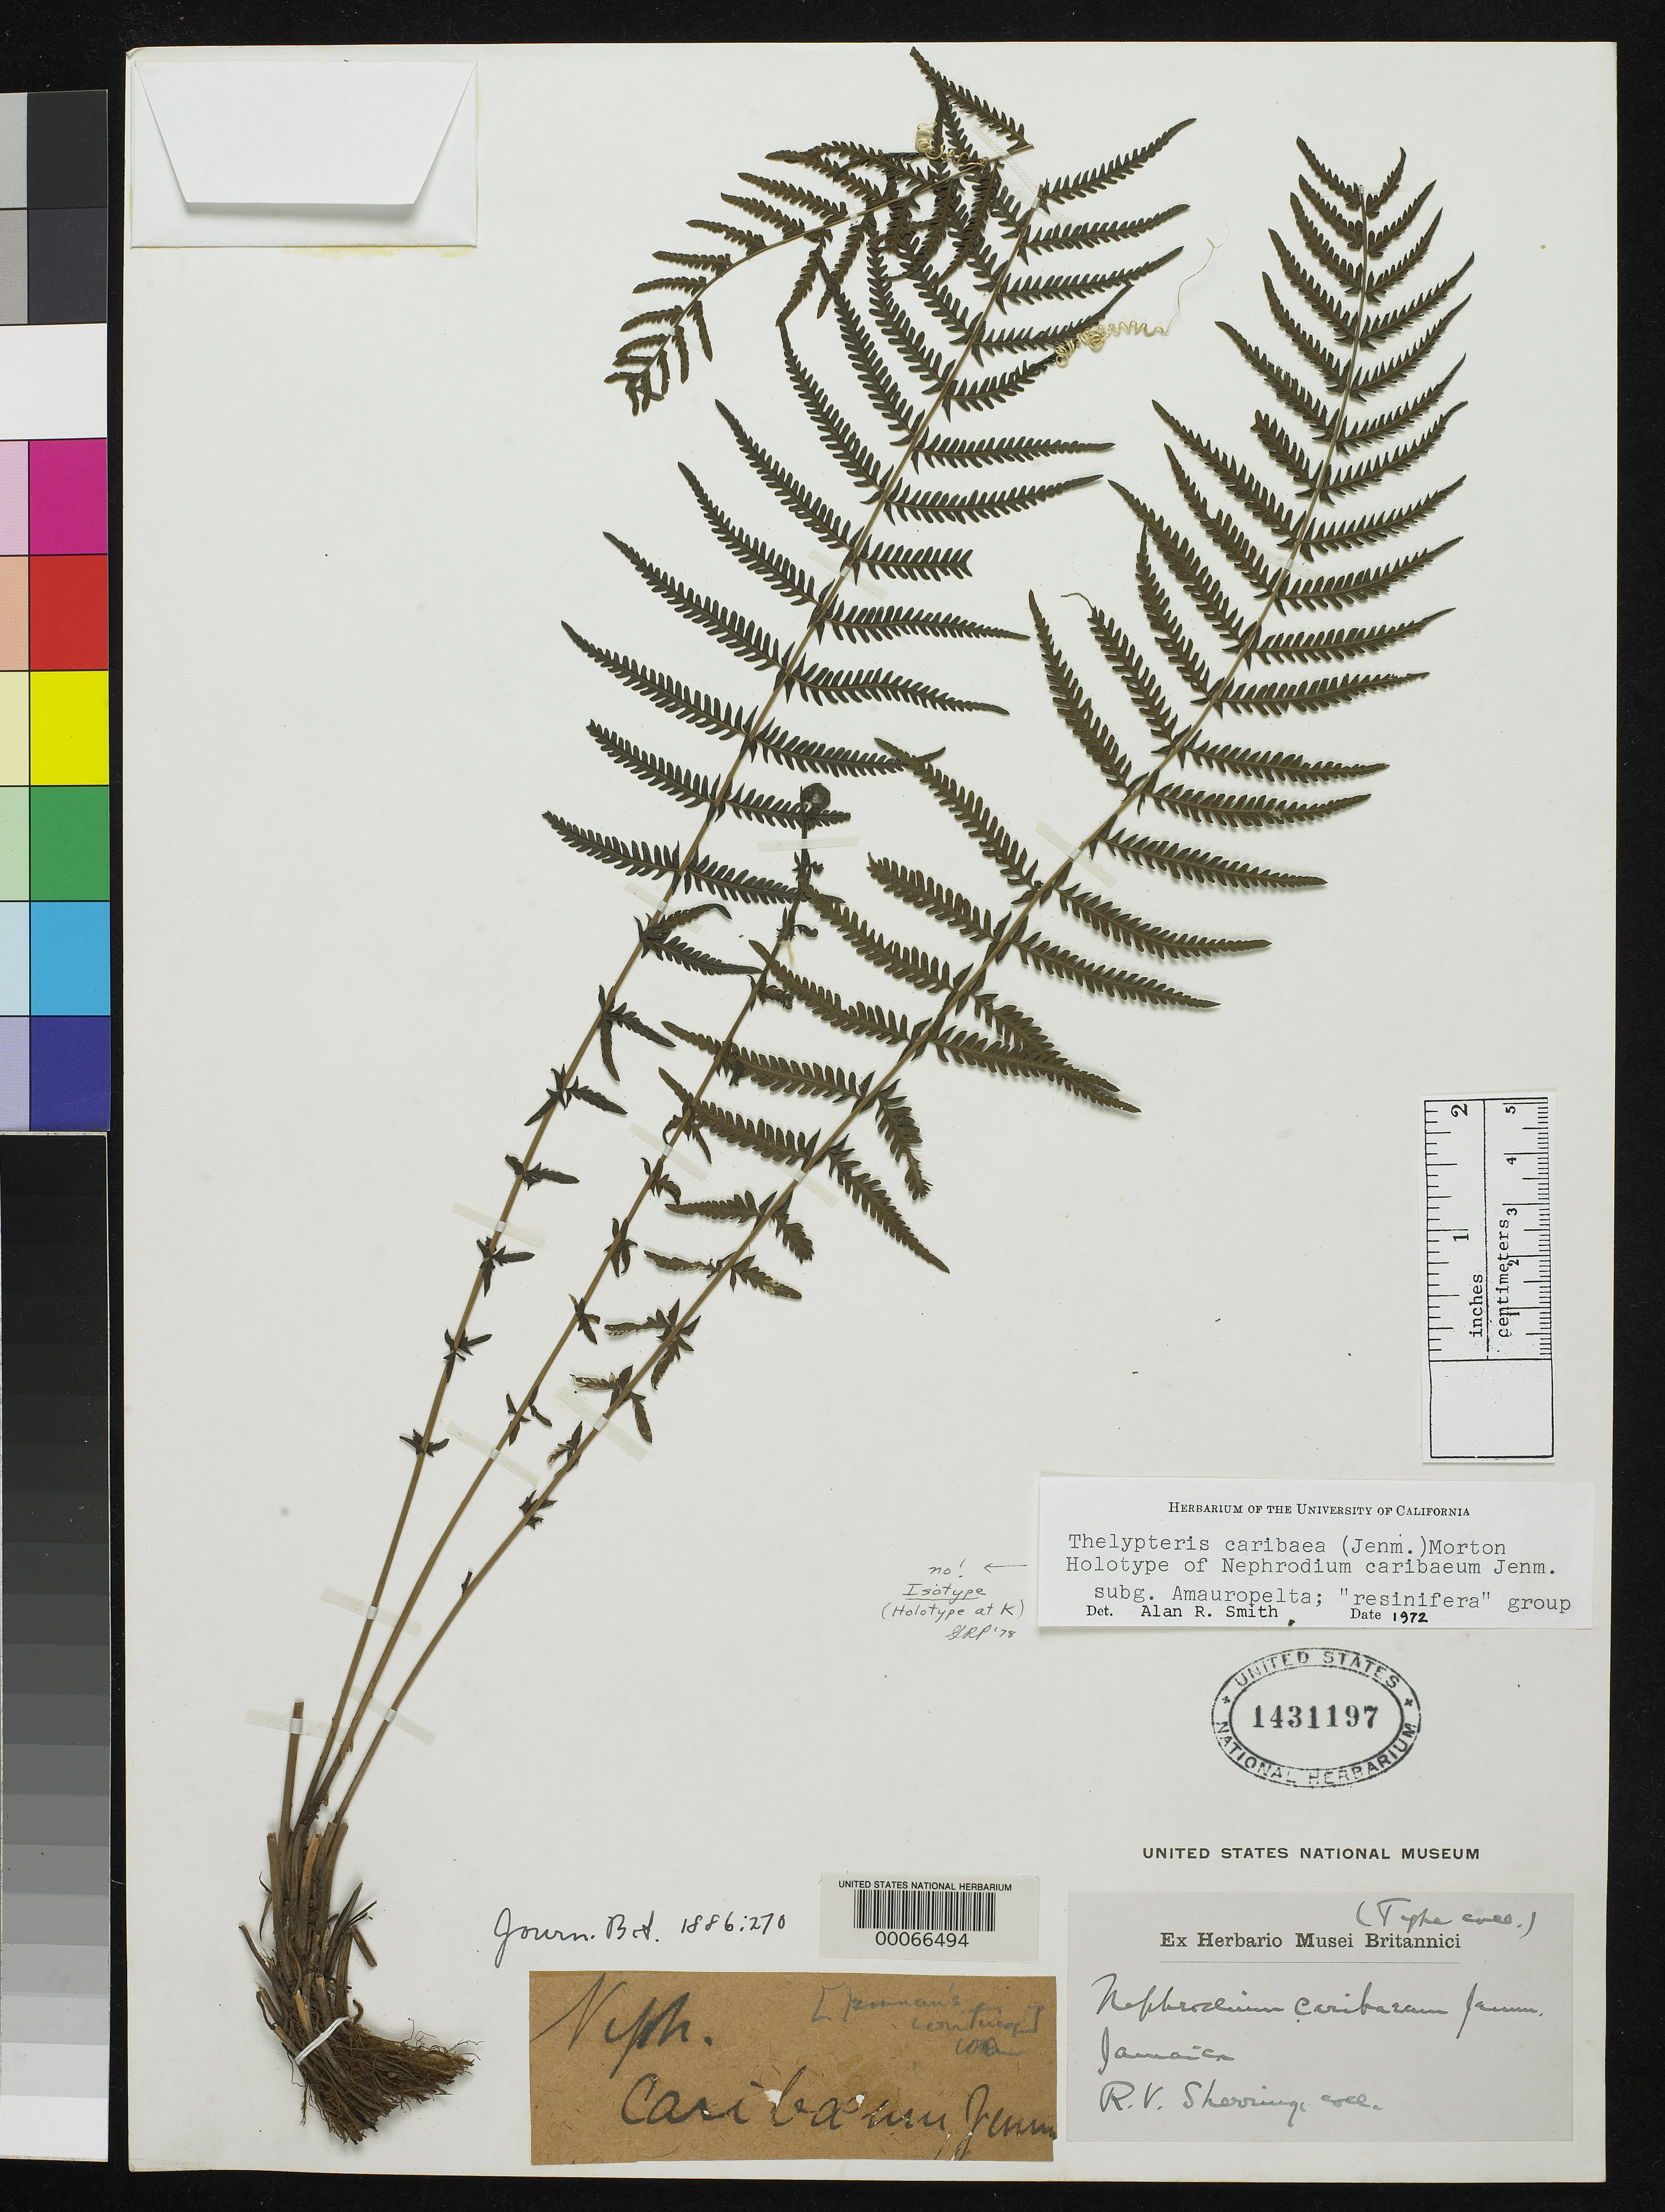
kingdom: Plantae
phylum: Tracheophyta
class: Polypodiopsida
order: Polypodiales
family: Dryopteridaceae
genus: Nephrodium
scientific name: Nephrodium caribaeum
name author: Jenman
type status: Type Collection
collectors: R. Sherring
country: Jamaica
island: Greater Antilles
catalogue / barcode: US 1431197